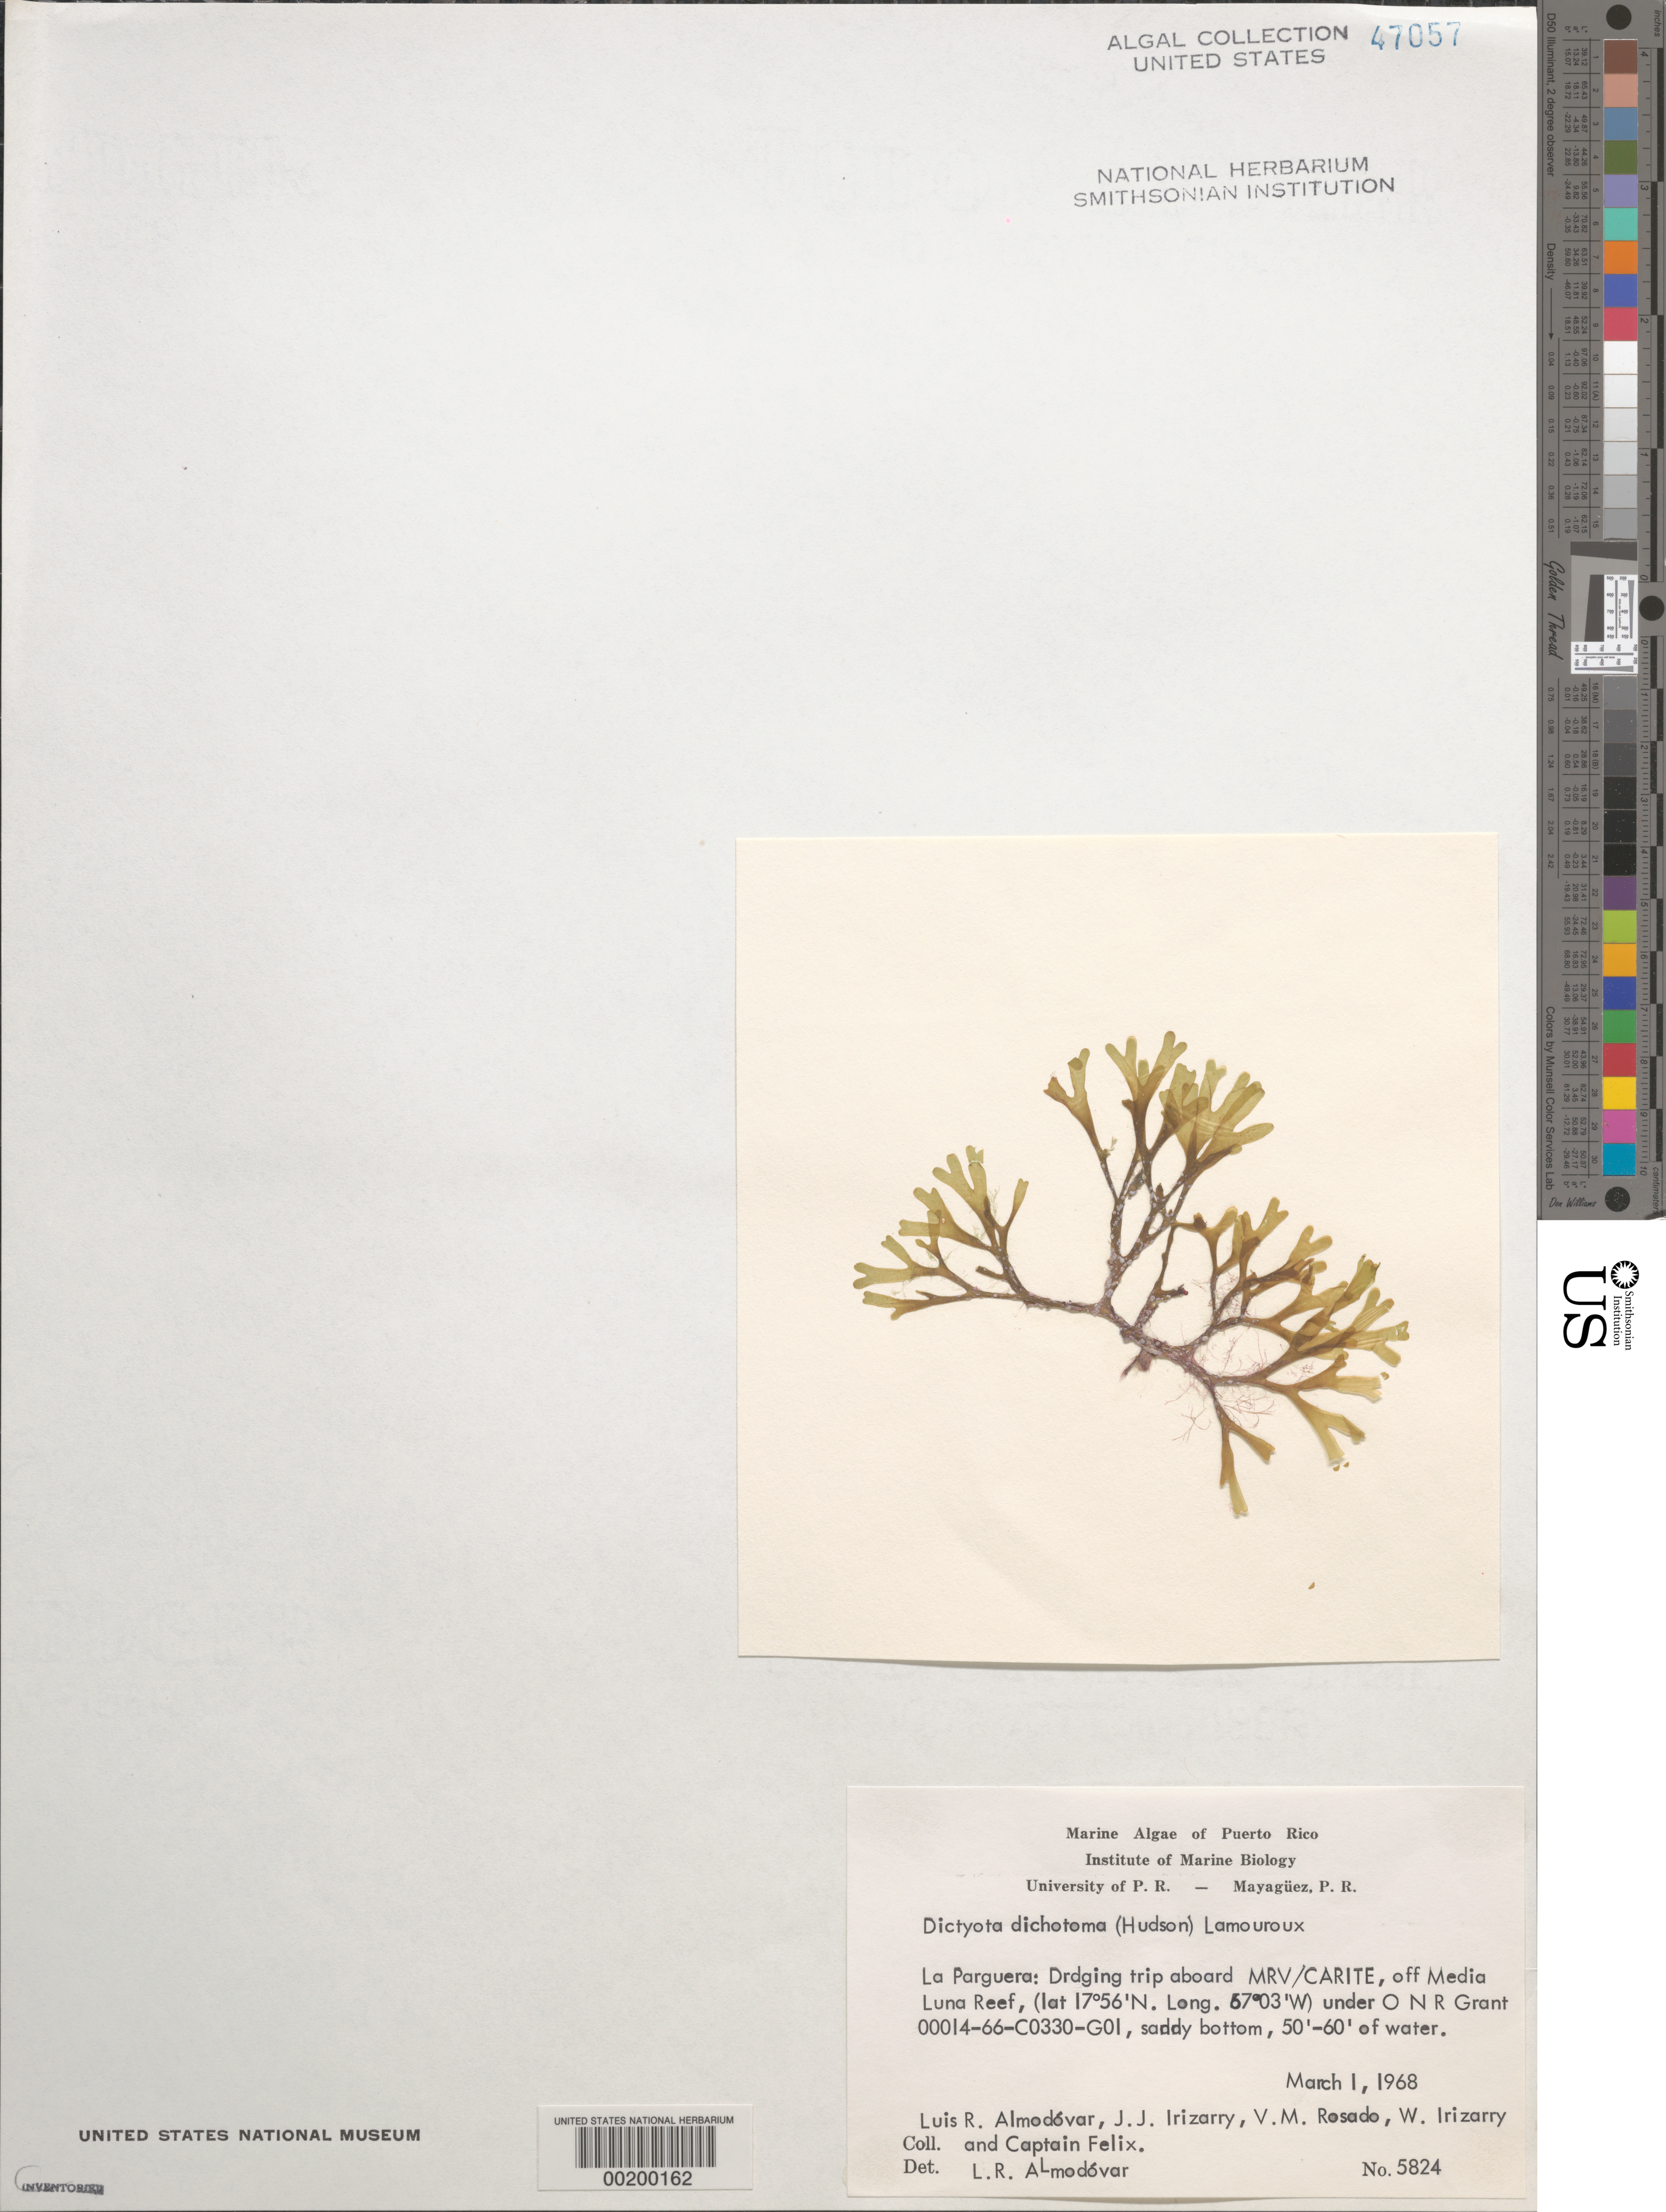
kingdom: Chromista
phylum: Ochrophyta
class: Phaeophyceae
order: Dictyotales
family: Dictyotaceae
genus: Dictyota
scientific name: Dictyota dichotoma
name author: (Huds.) J.V.Lamouroux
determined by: Almodovar, L. R.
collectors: L. Almodovar, J. Irizarry, V. Rosado, W. Irizarry & C. Felix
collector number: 5824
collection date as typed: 01 Mar 1968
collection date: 1968-03-01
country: Puerto Rico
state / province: Lajas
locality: La Parguera, off Media Luna Reef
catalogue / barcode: US 47057